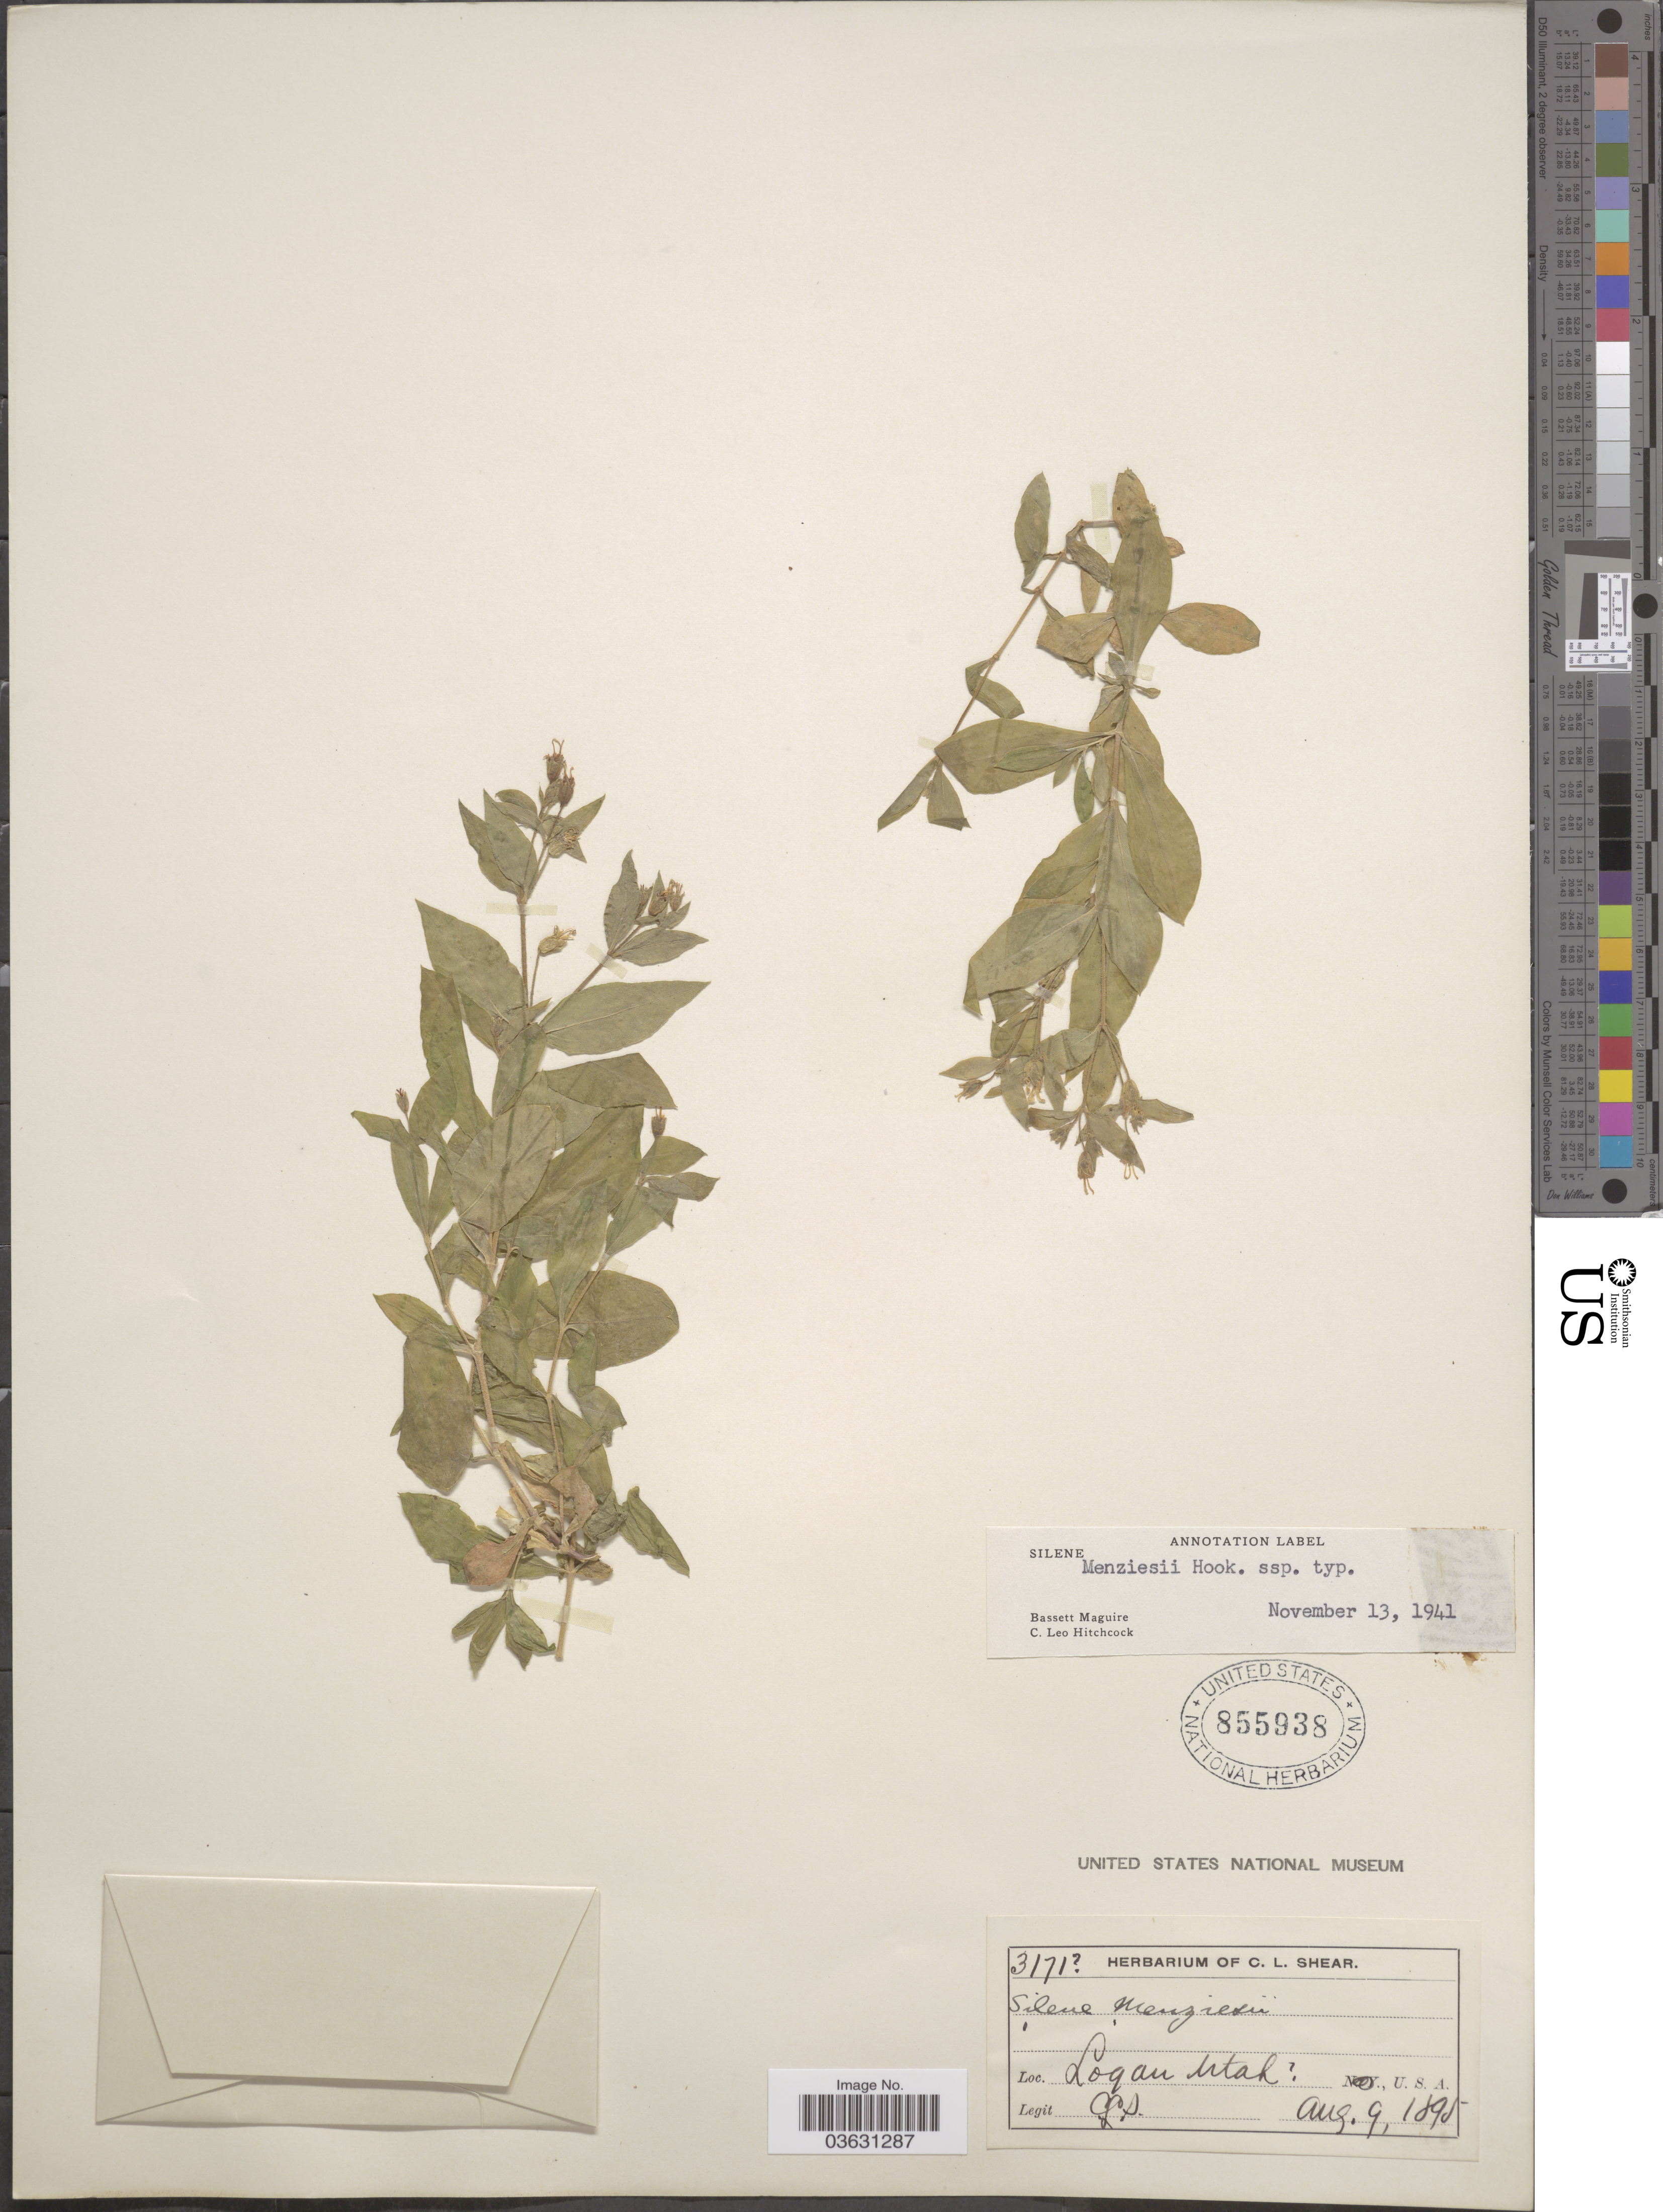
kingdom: Plantae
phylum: Tracheophyta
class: Magnoliopsida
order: Caryophyllales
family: Caryophyllaceae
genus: Silene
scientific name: Silene menziesii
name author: Hook.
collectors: C. L. Shear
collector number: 3171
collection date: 1895-08-09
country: United States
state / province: Utah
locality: Logan.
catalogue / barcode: US 855938